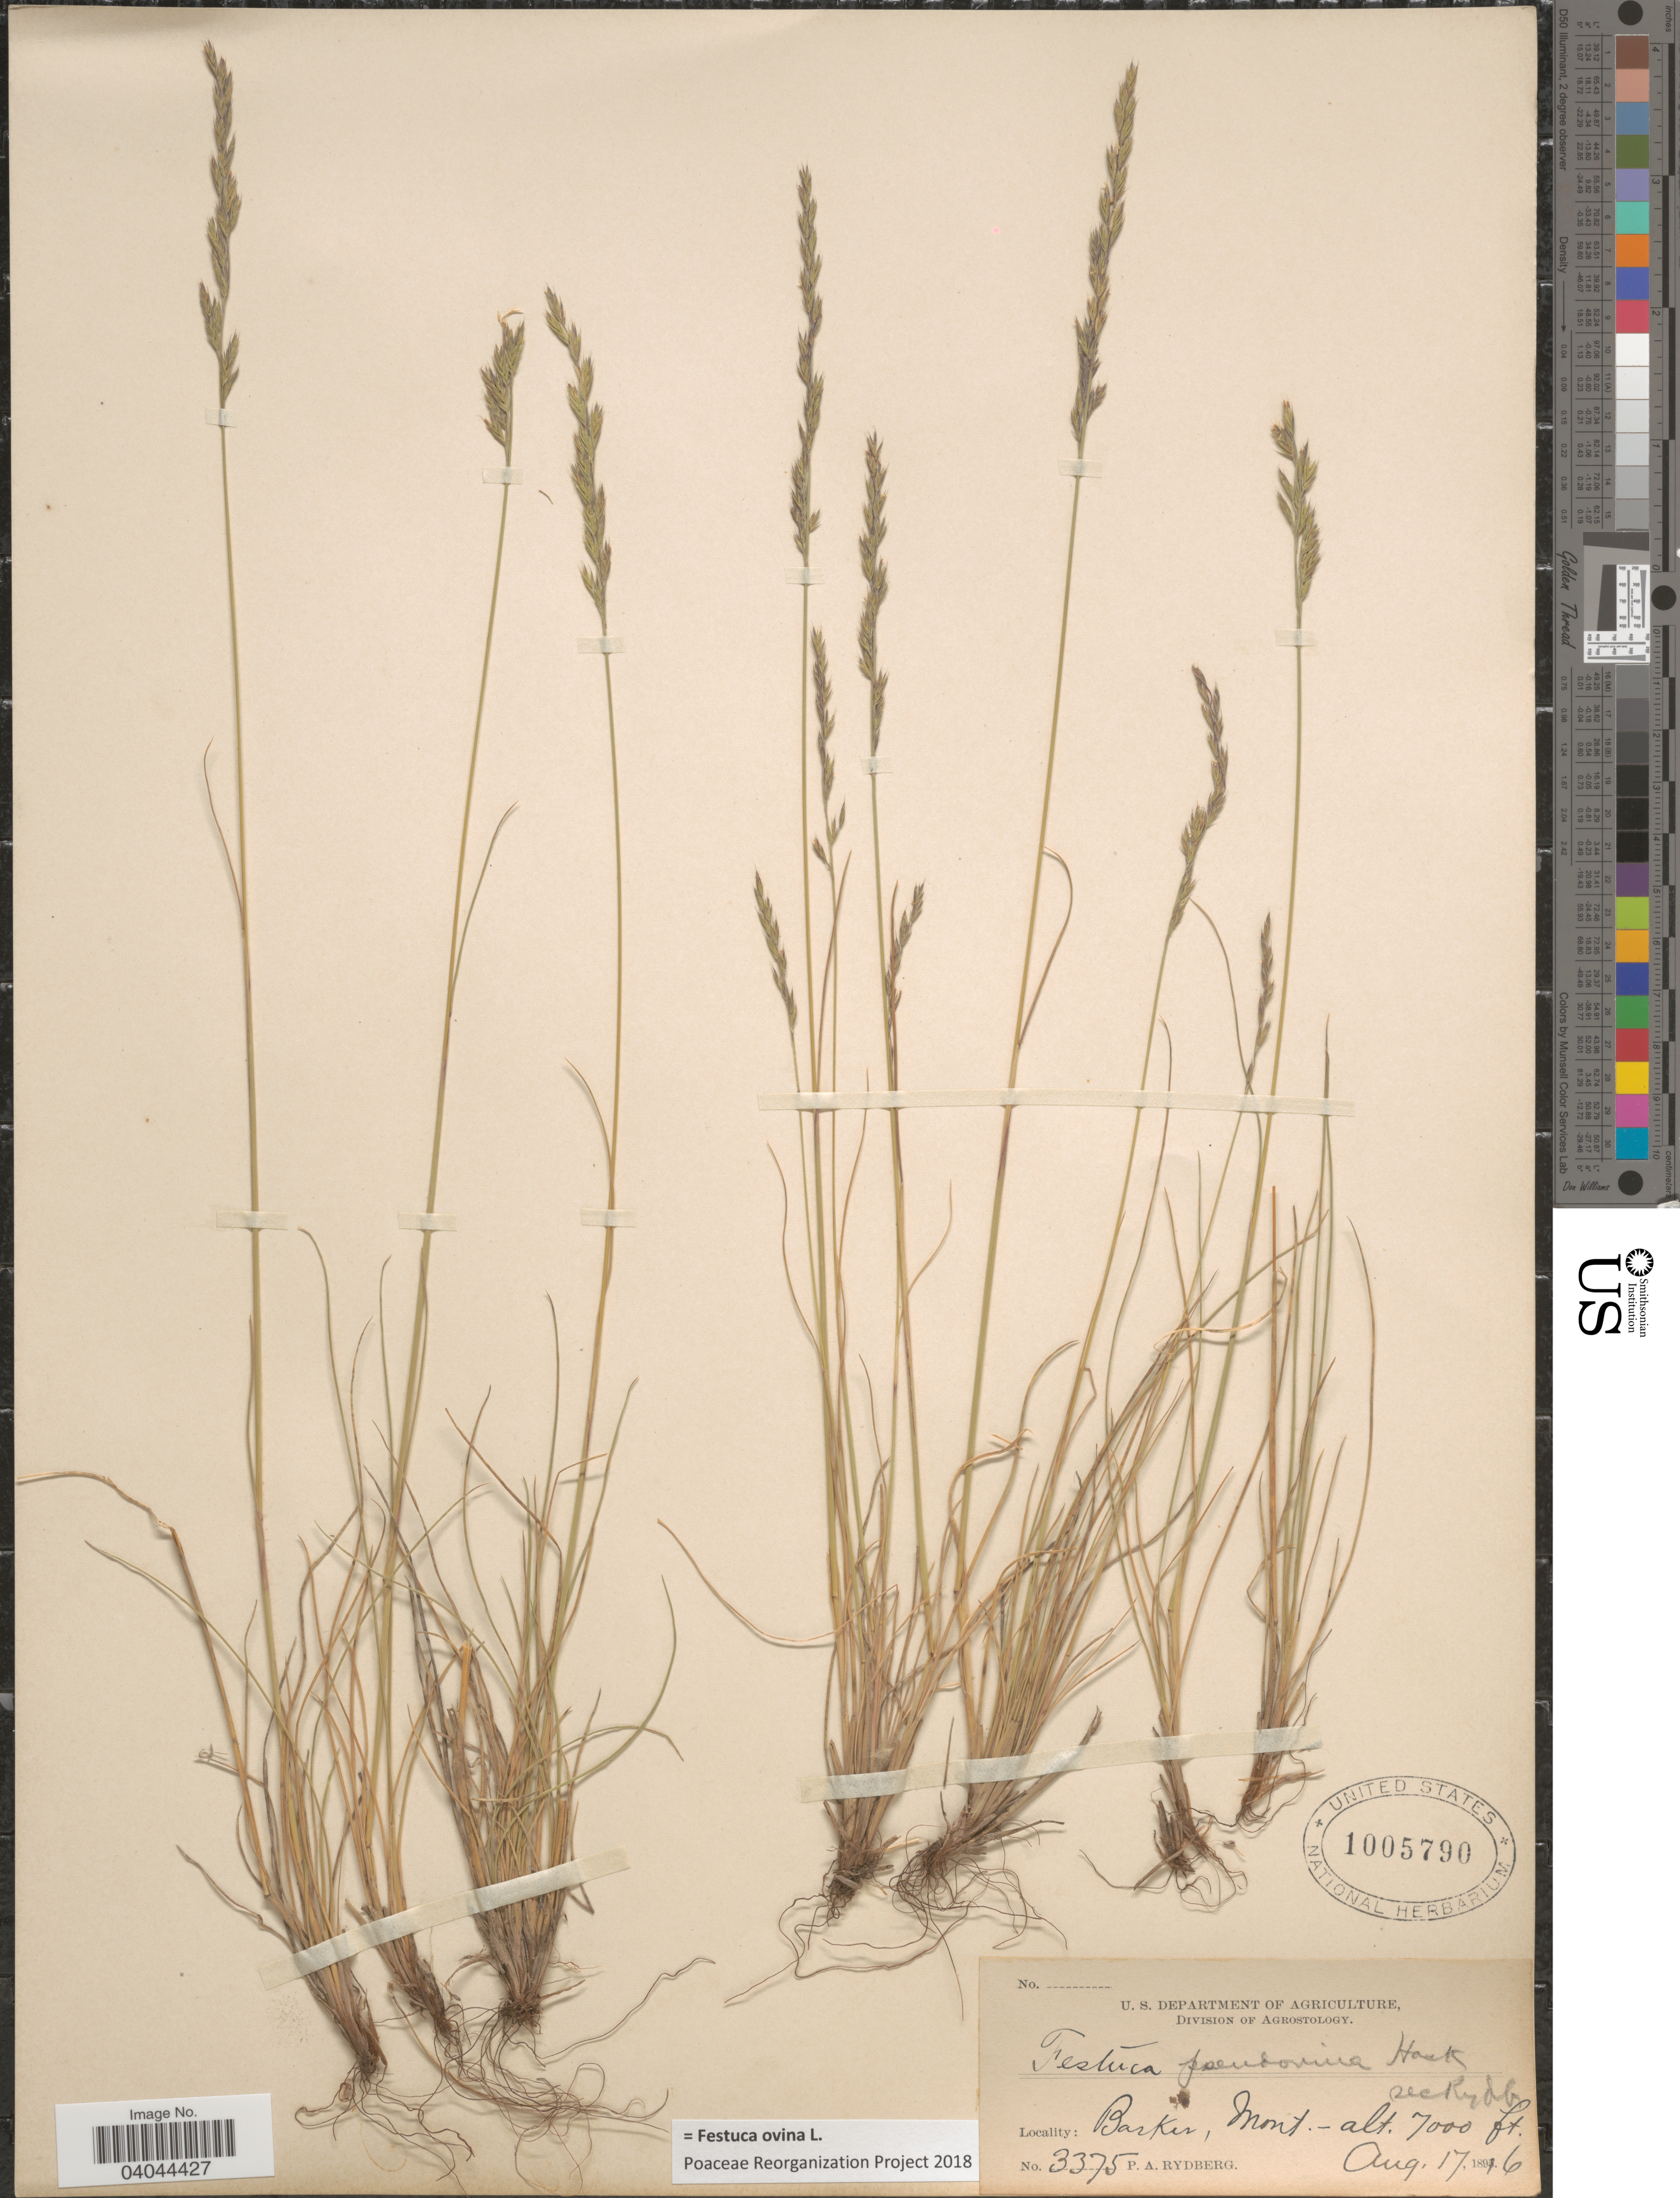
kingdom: Plantae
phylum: Tracheophyta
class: Liliopsida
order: Poales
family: Poaceae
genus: Festuca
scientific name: Festuca ovina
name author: L.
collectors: P. A. Rydberg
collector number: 3375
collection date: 1896-08-17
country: United States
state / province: Montana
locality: Barker.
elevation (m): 2134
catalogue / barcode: US 1005790